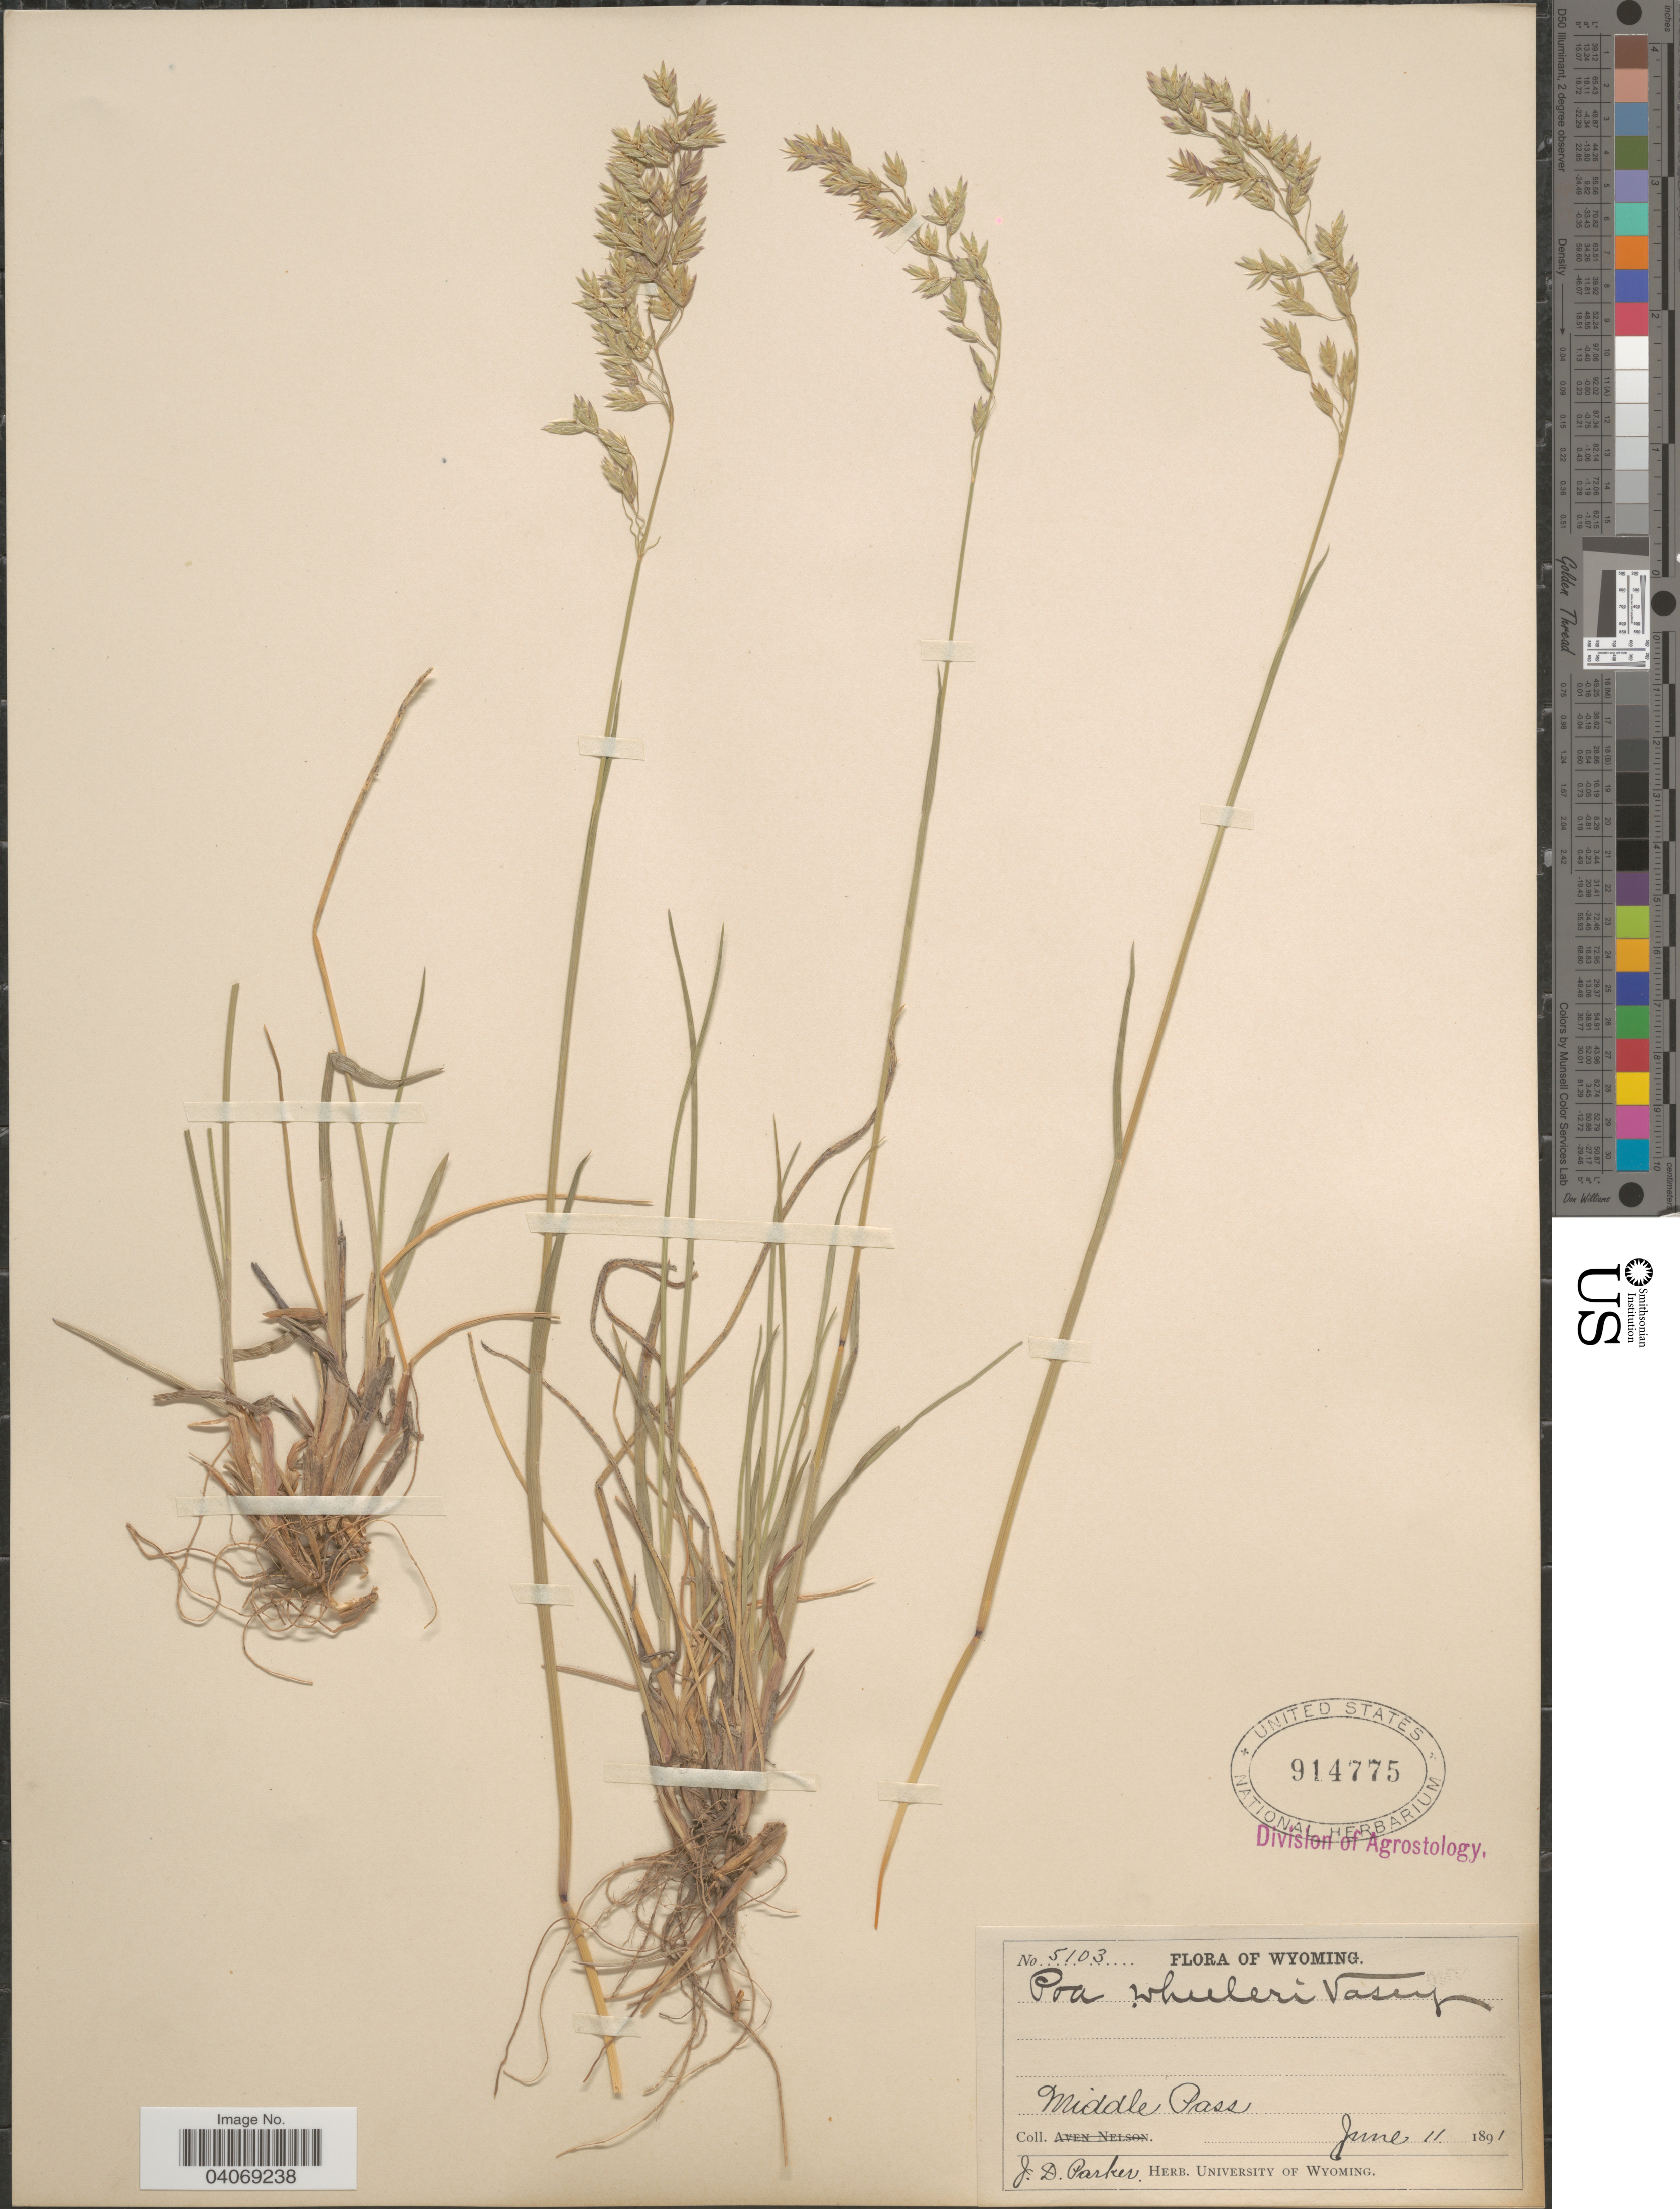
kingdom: Plantae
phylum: Tracheophyta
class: Liliopsida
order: Poales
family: Poaceae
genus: Poa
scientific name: Poa wheeleri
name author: Vasey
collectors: J. Parker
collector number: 5103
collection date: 1891-06-11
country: United States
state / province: Wyoming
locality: Middle Pass.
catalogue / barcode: US 914775